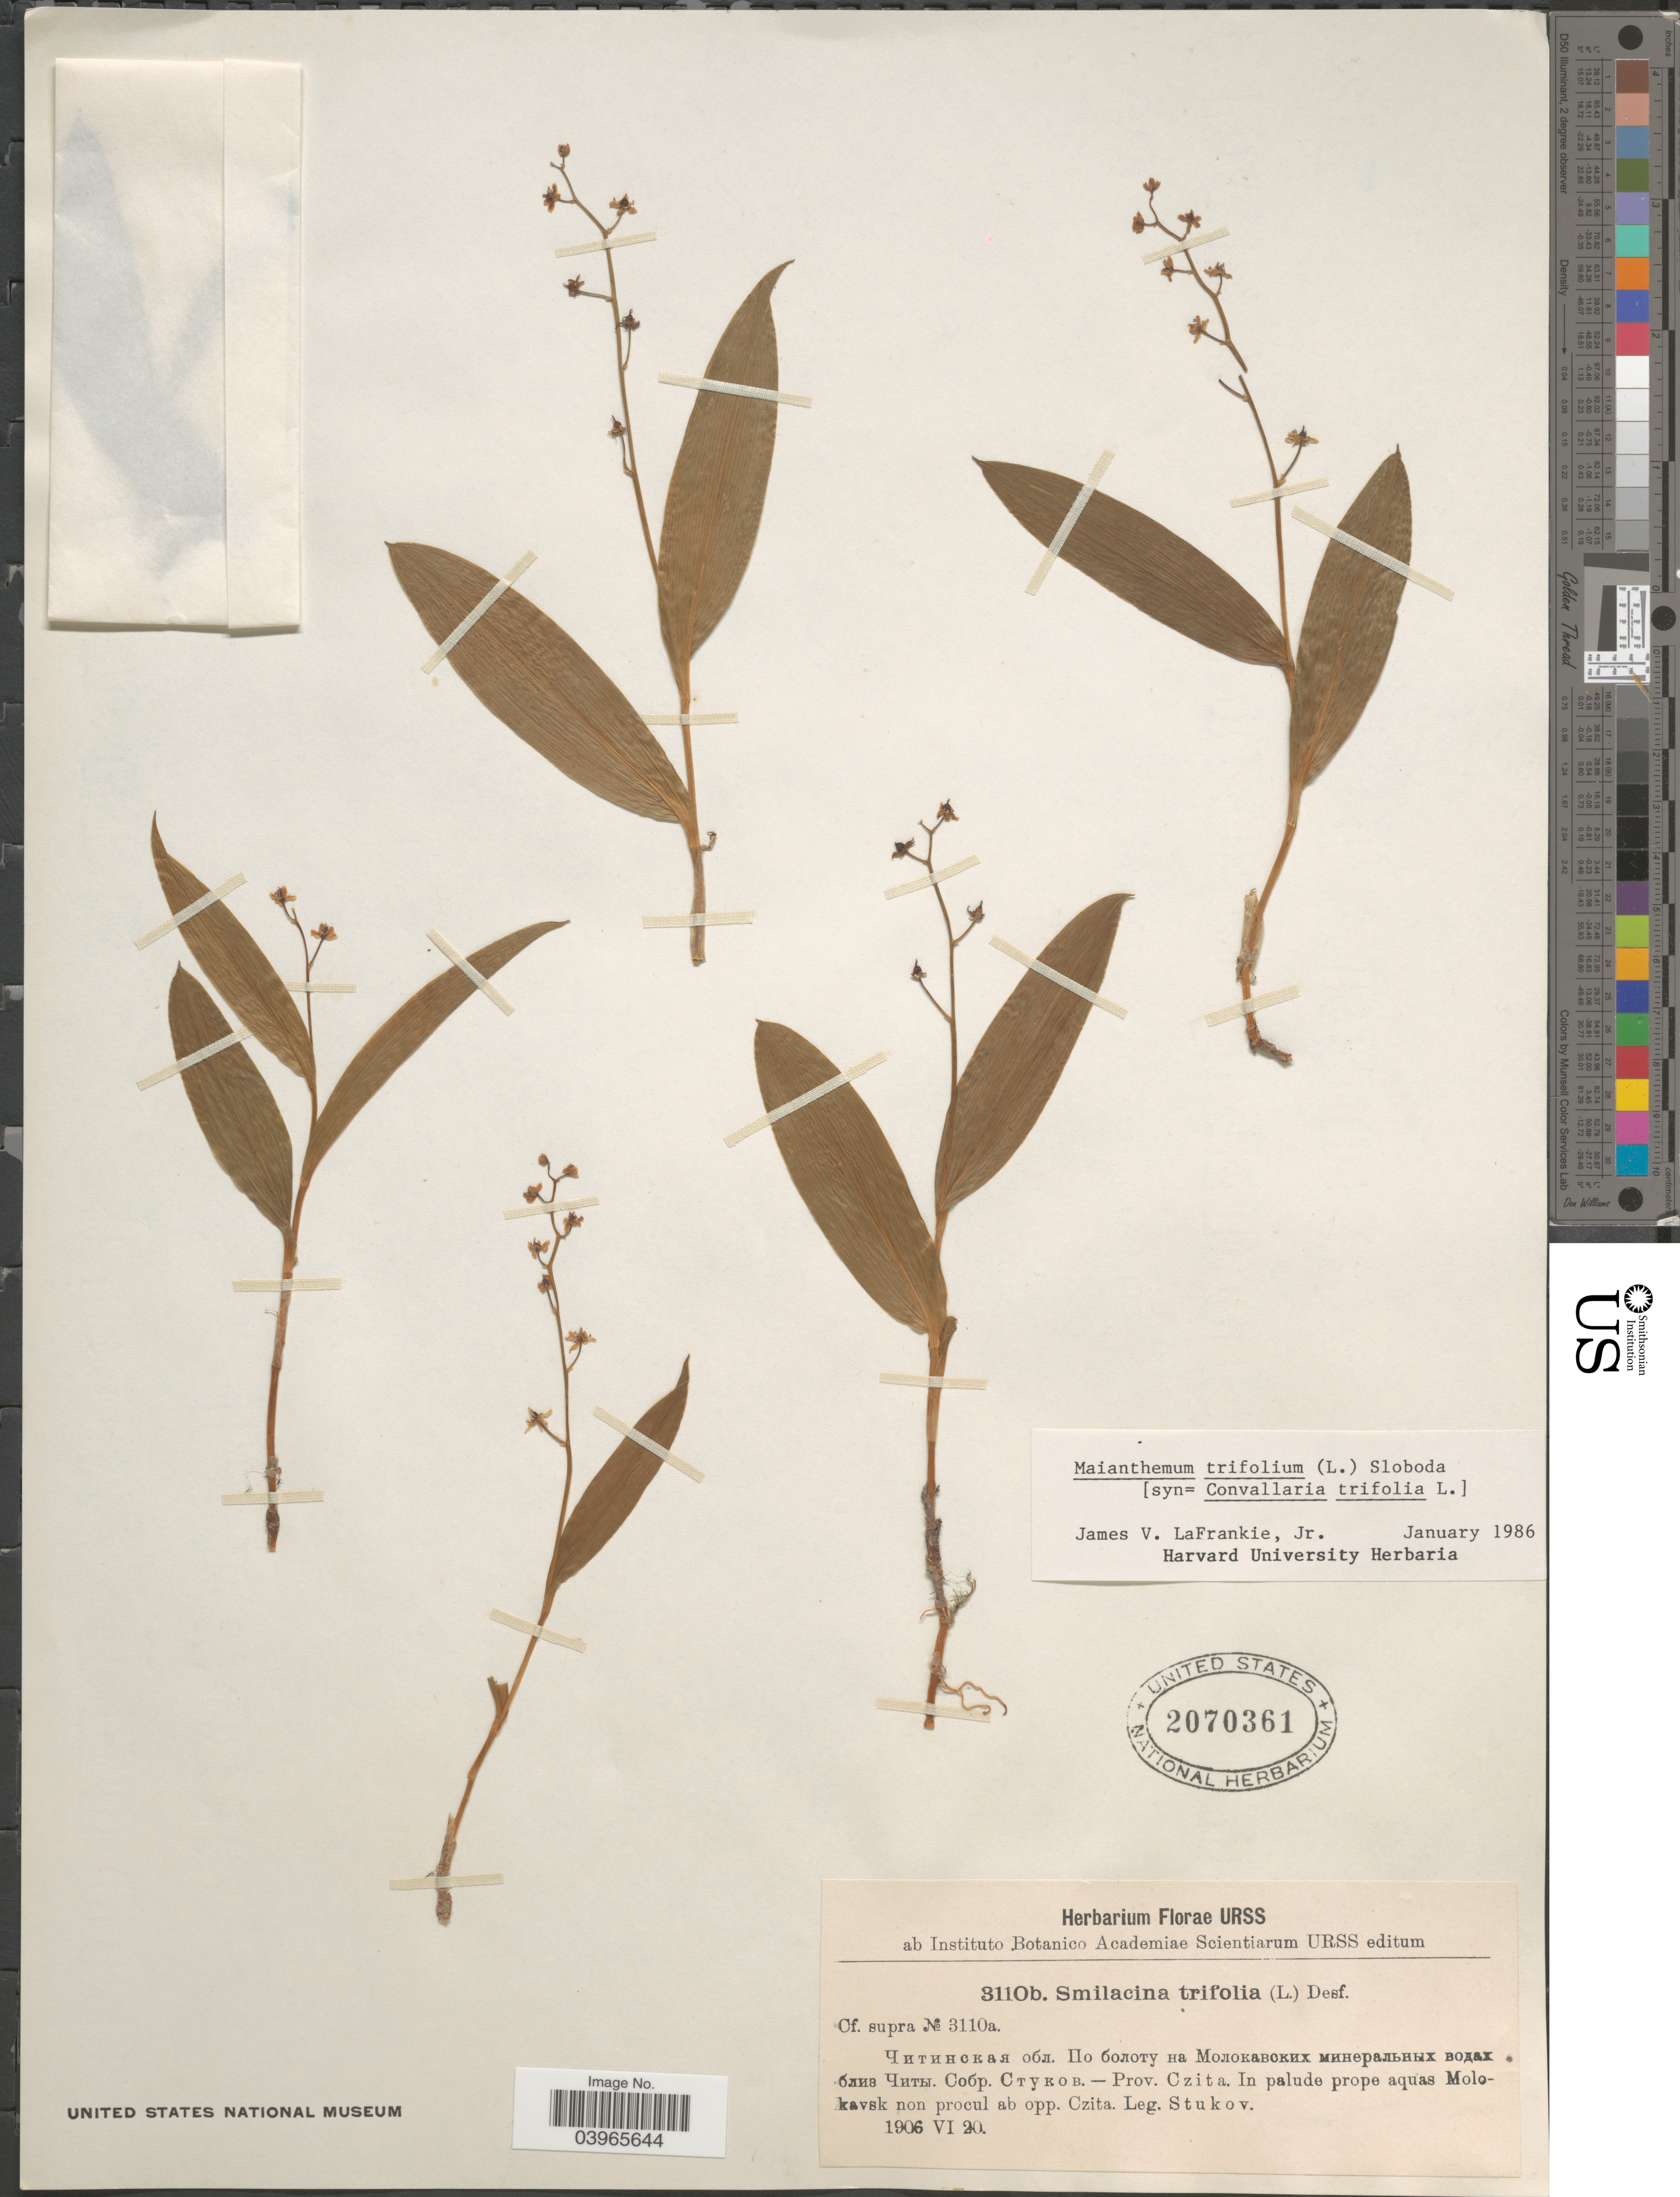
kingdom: Plantae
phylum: Tracheophyta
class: Liliopsida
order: Asparagales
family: Asparagaceae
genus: Maianthemum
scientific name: Maianthemum trifolium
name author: (L.) Sloboda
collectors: G. Stukov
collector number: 3110b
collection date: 1906-06-20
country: Russian Federation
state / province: Zabaykalsky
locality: Prov. Czita. In palude prope aquas Molokavsk non procul ab opp. Czita.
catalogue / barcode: US 2070361